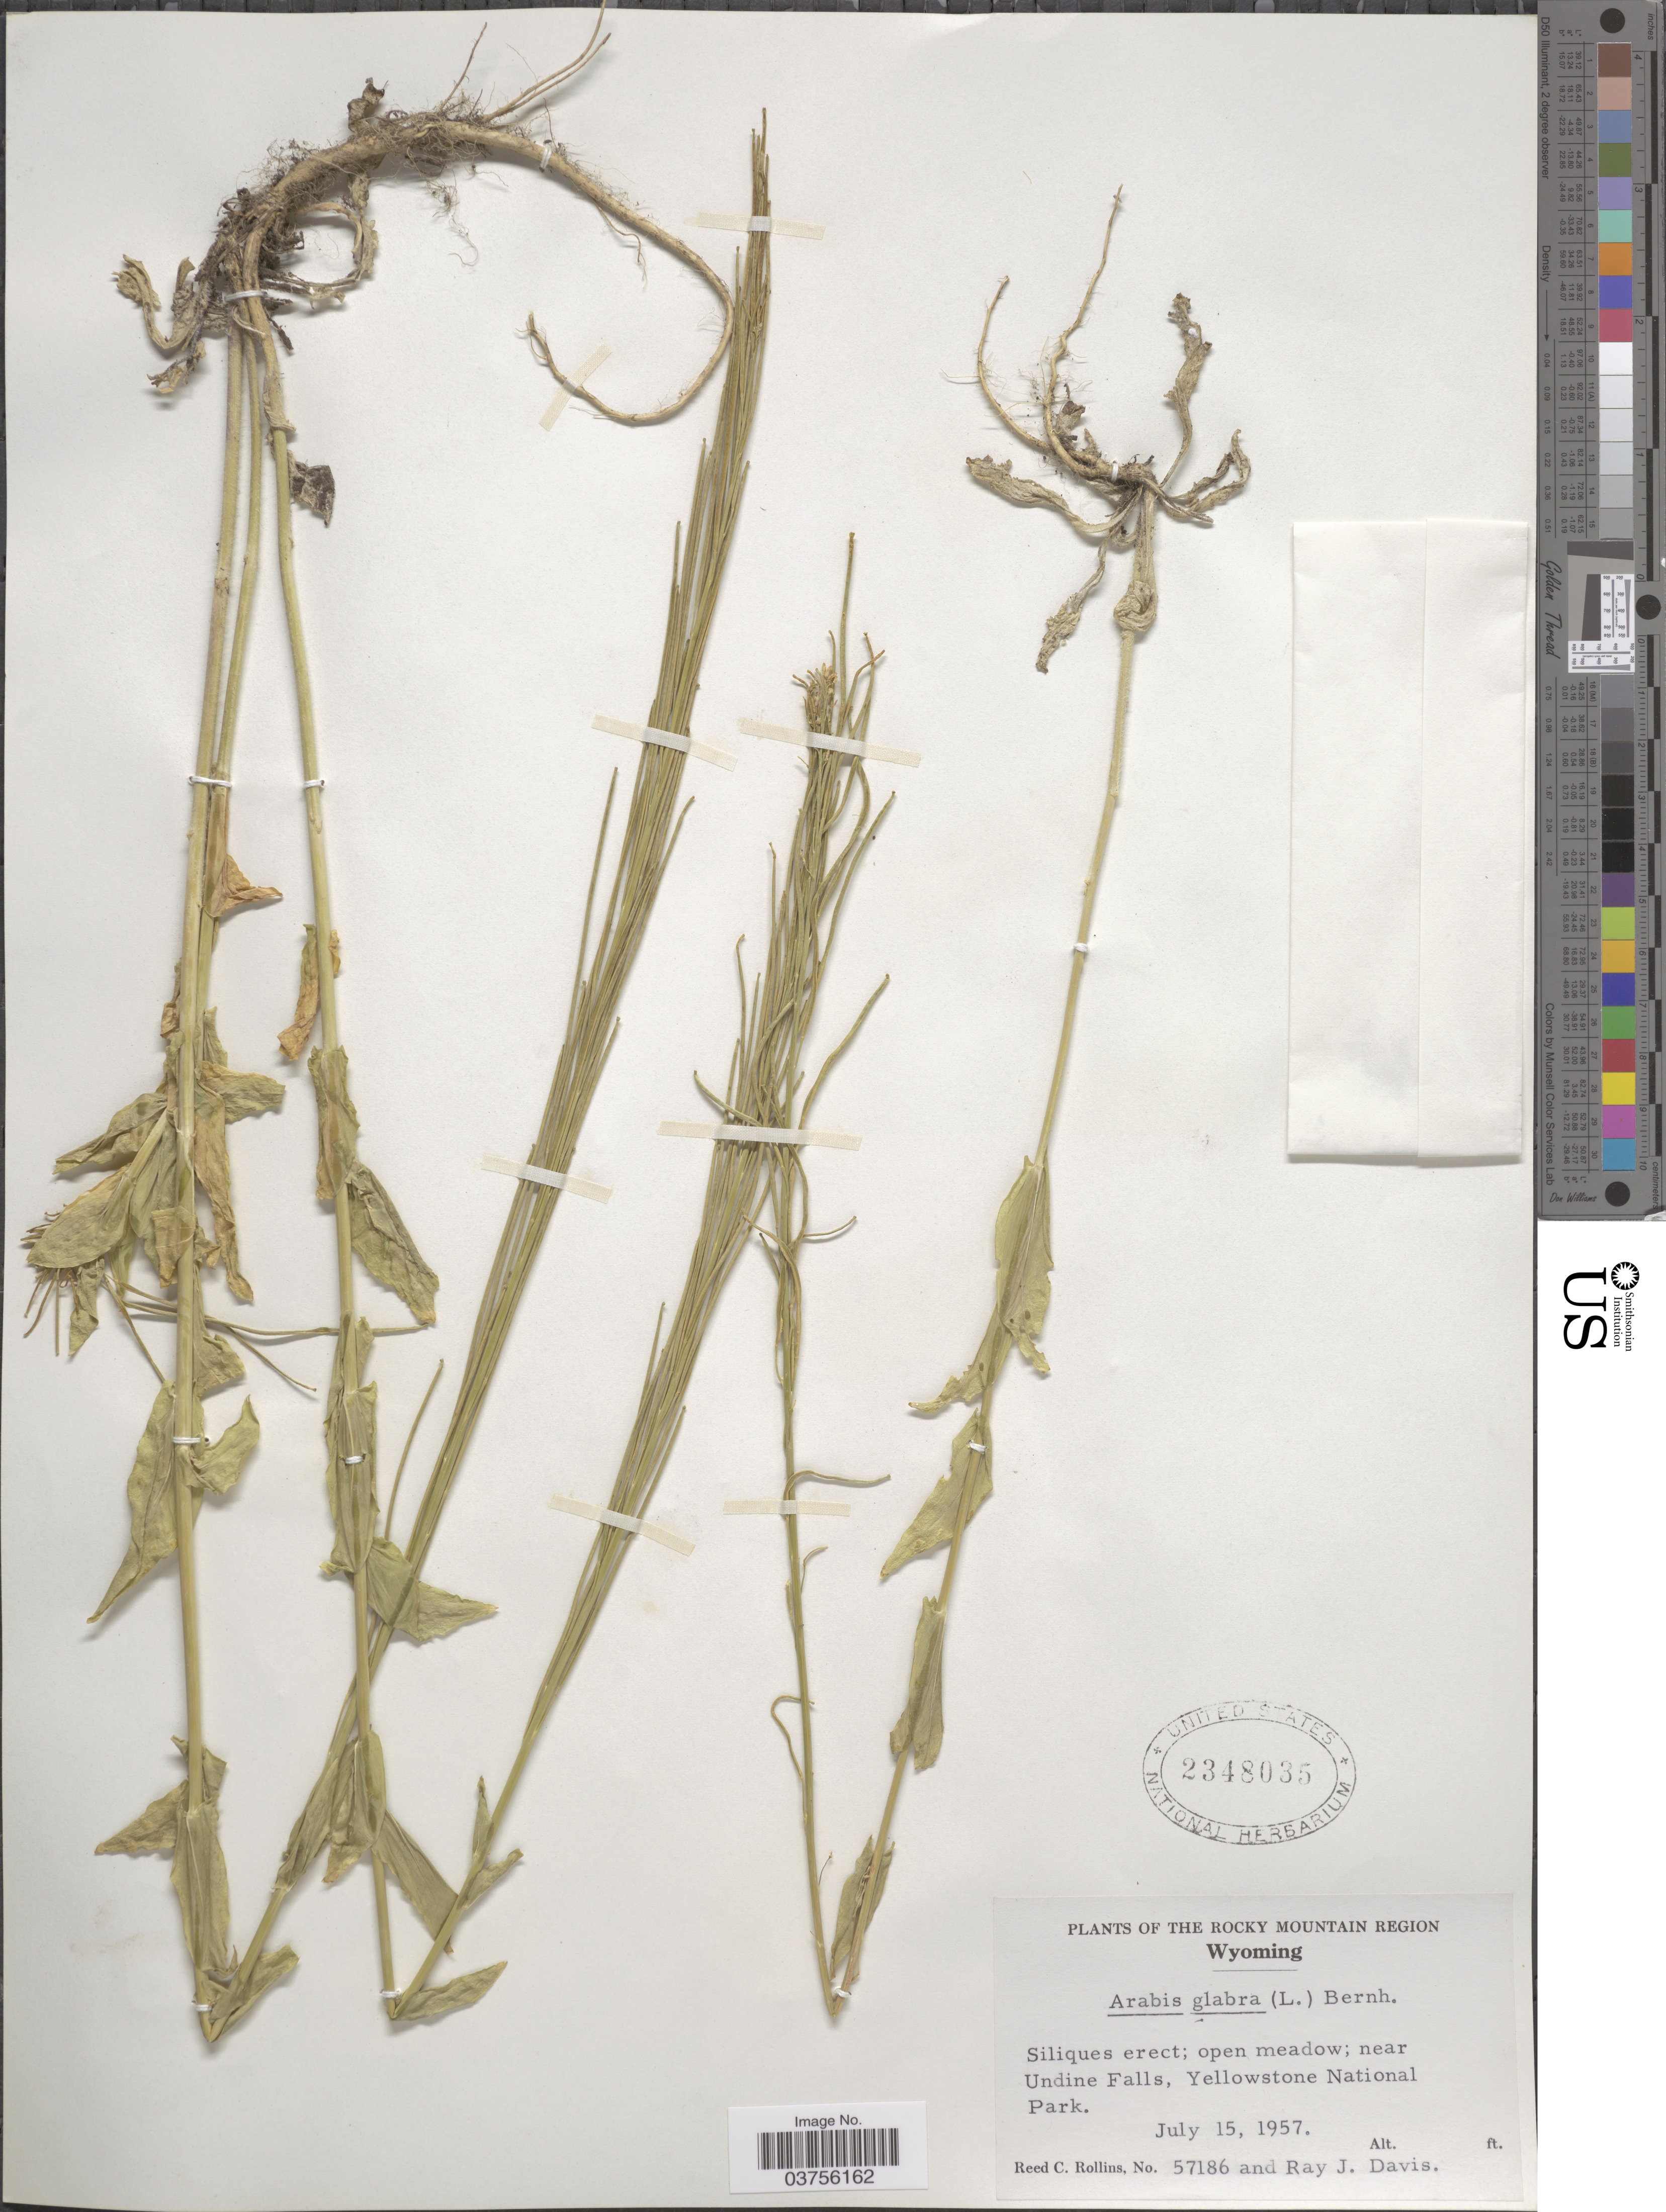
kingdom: Plantae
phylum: Tracheophyta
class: Magnoliopsida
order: Brassicales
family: Brassicaceae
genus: Turritis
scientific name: Turritis glabra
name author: L.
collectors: R. C. Rollins & R. Davis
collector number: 57186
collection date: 1957-07-15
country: United States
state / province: Wyoming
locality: The Rocky Mountain Region. Near Undine Falls, Yellowstone National Park.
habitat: open meadow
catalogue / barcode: US 2348035